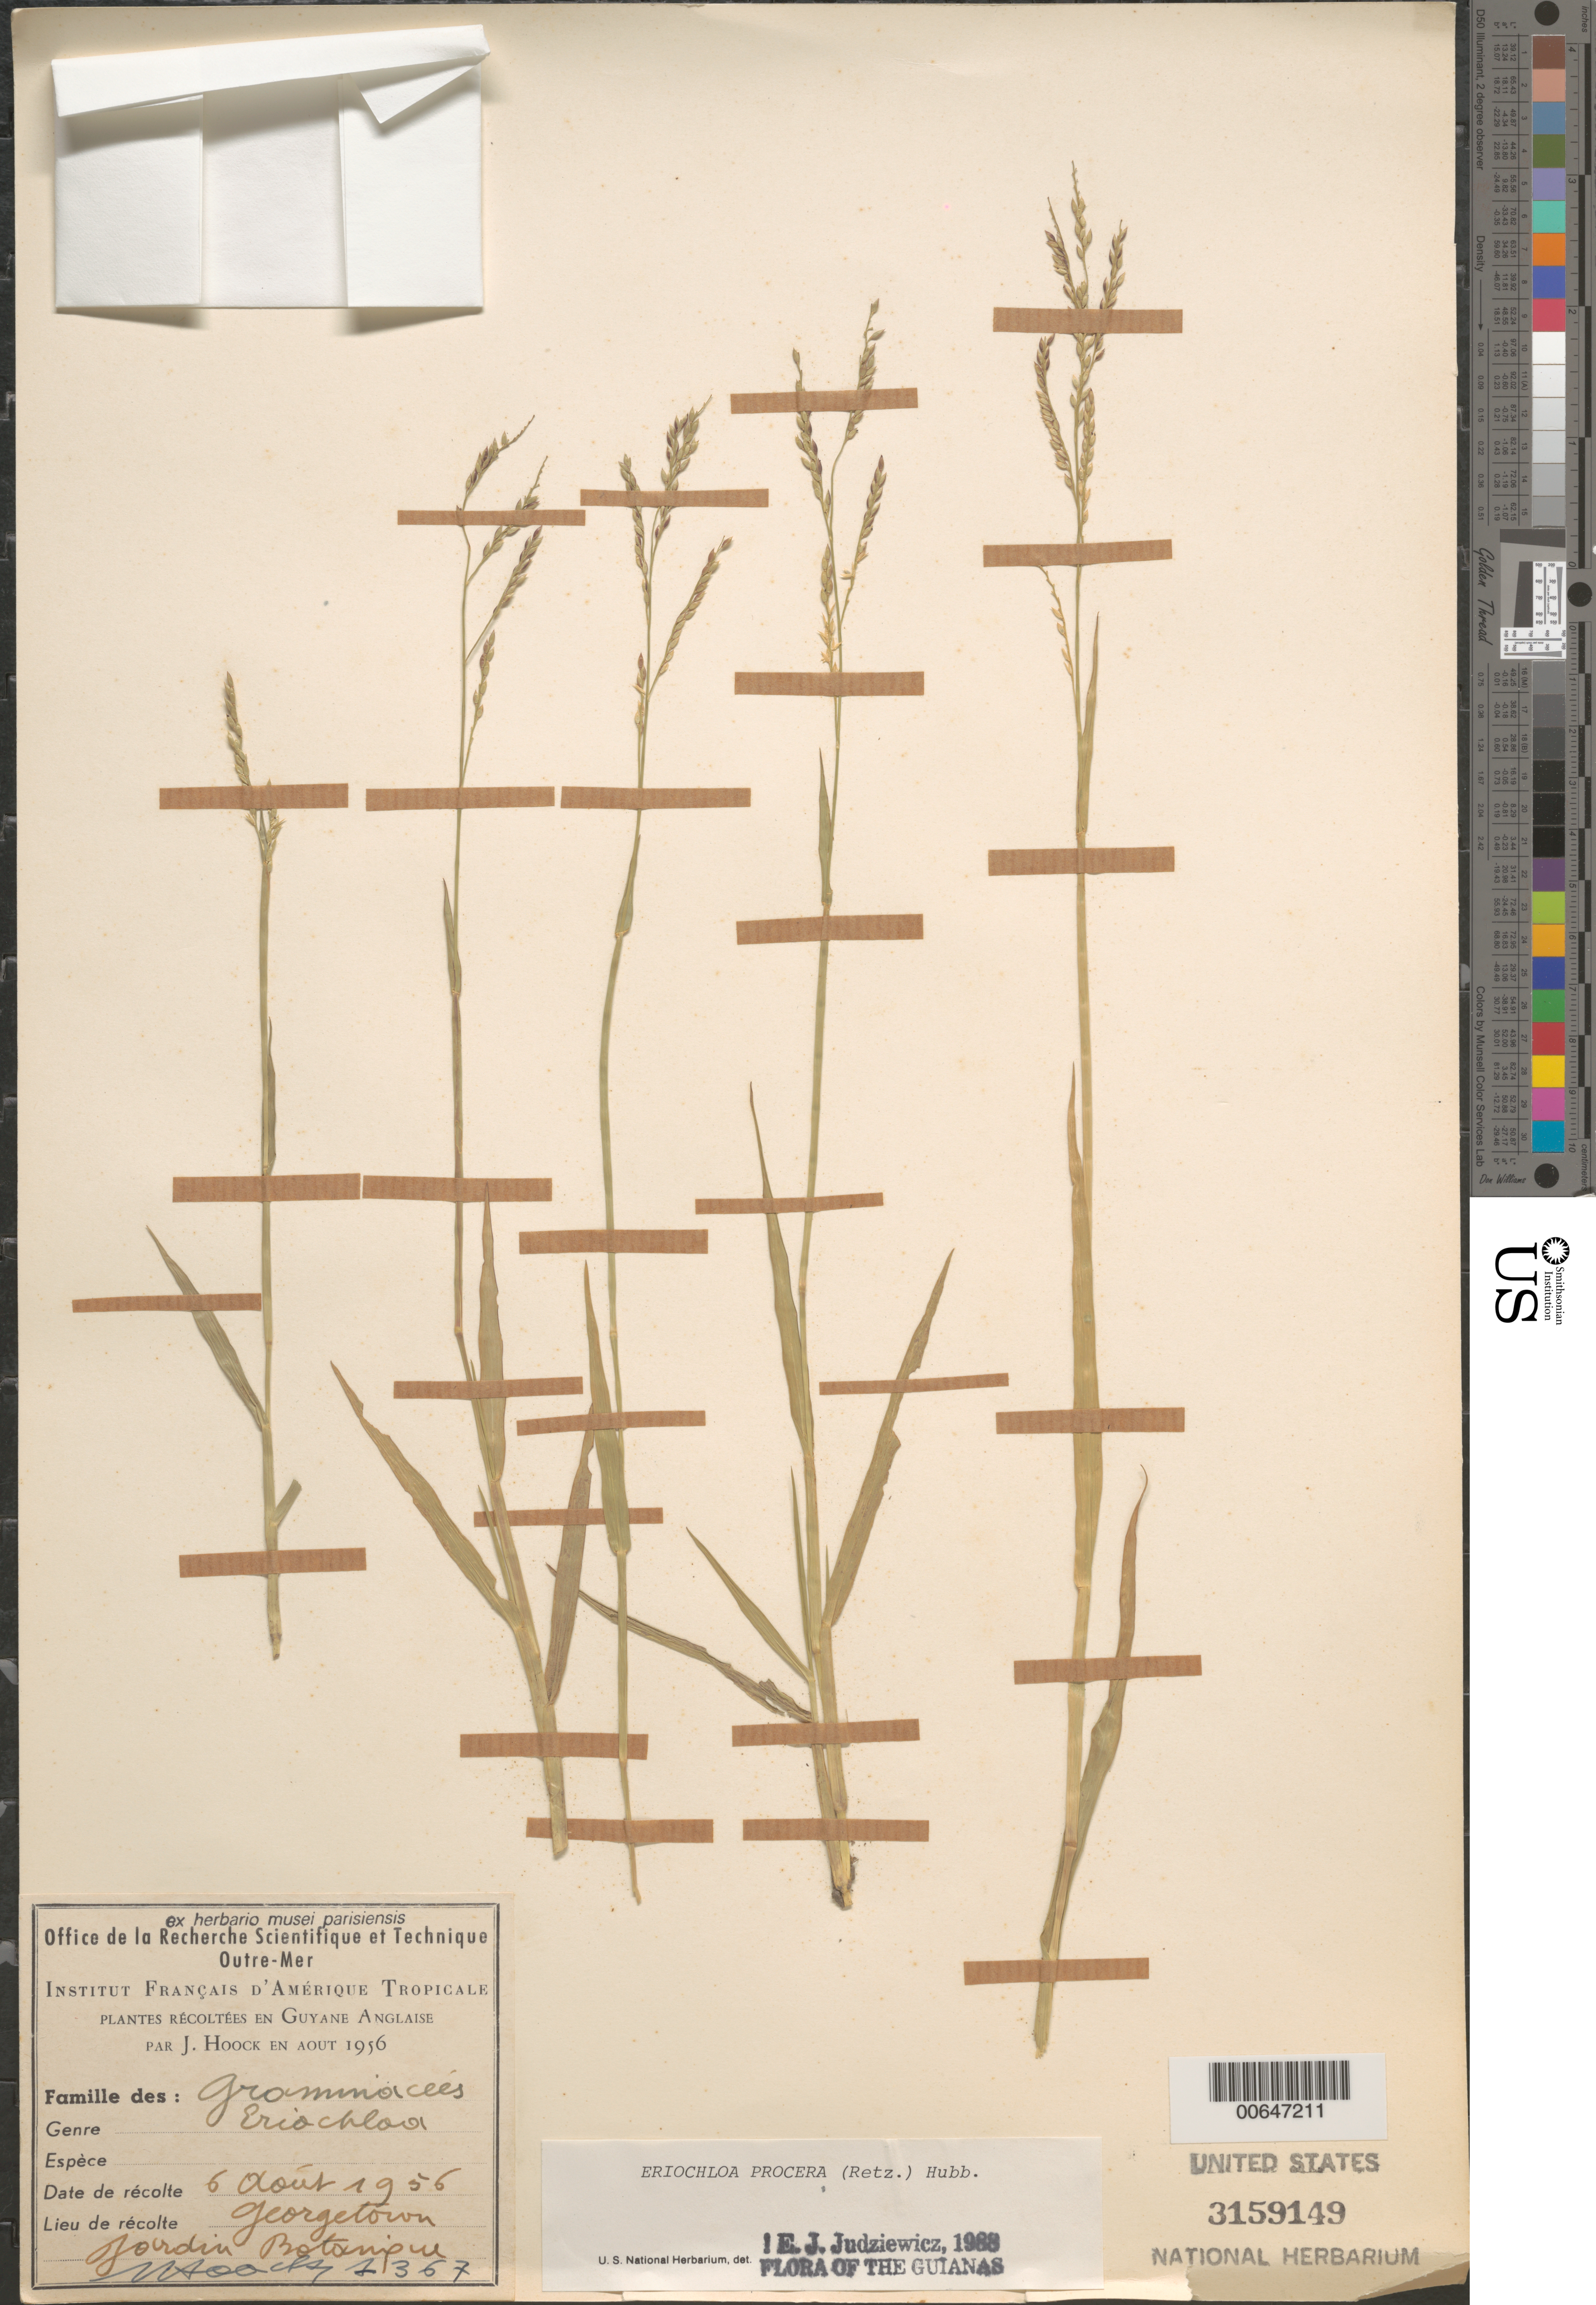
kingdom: Plantae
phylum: Tracheophyta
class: Liliopsida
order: Poales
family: Poaceae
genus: Eriochloa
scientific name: Eriochloa procera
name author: (Retz.) C.E. Hubb.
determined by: Davidse, Gerrit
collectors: J. Hoock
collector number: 1367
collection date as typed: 6-Aug-56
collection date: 1956-08-06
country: Guyana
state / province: Demerara-Mahaica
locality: Georgetown, Jardin Botanique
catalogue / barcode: US 3159149